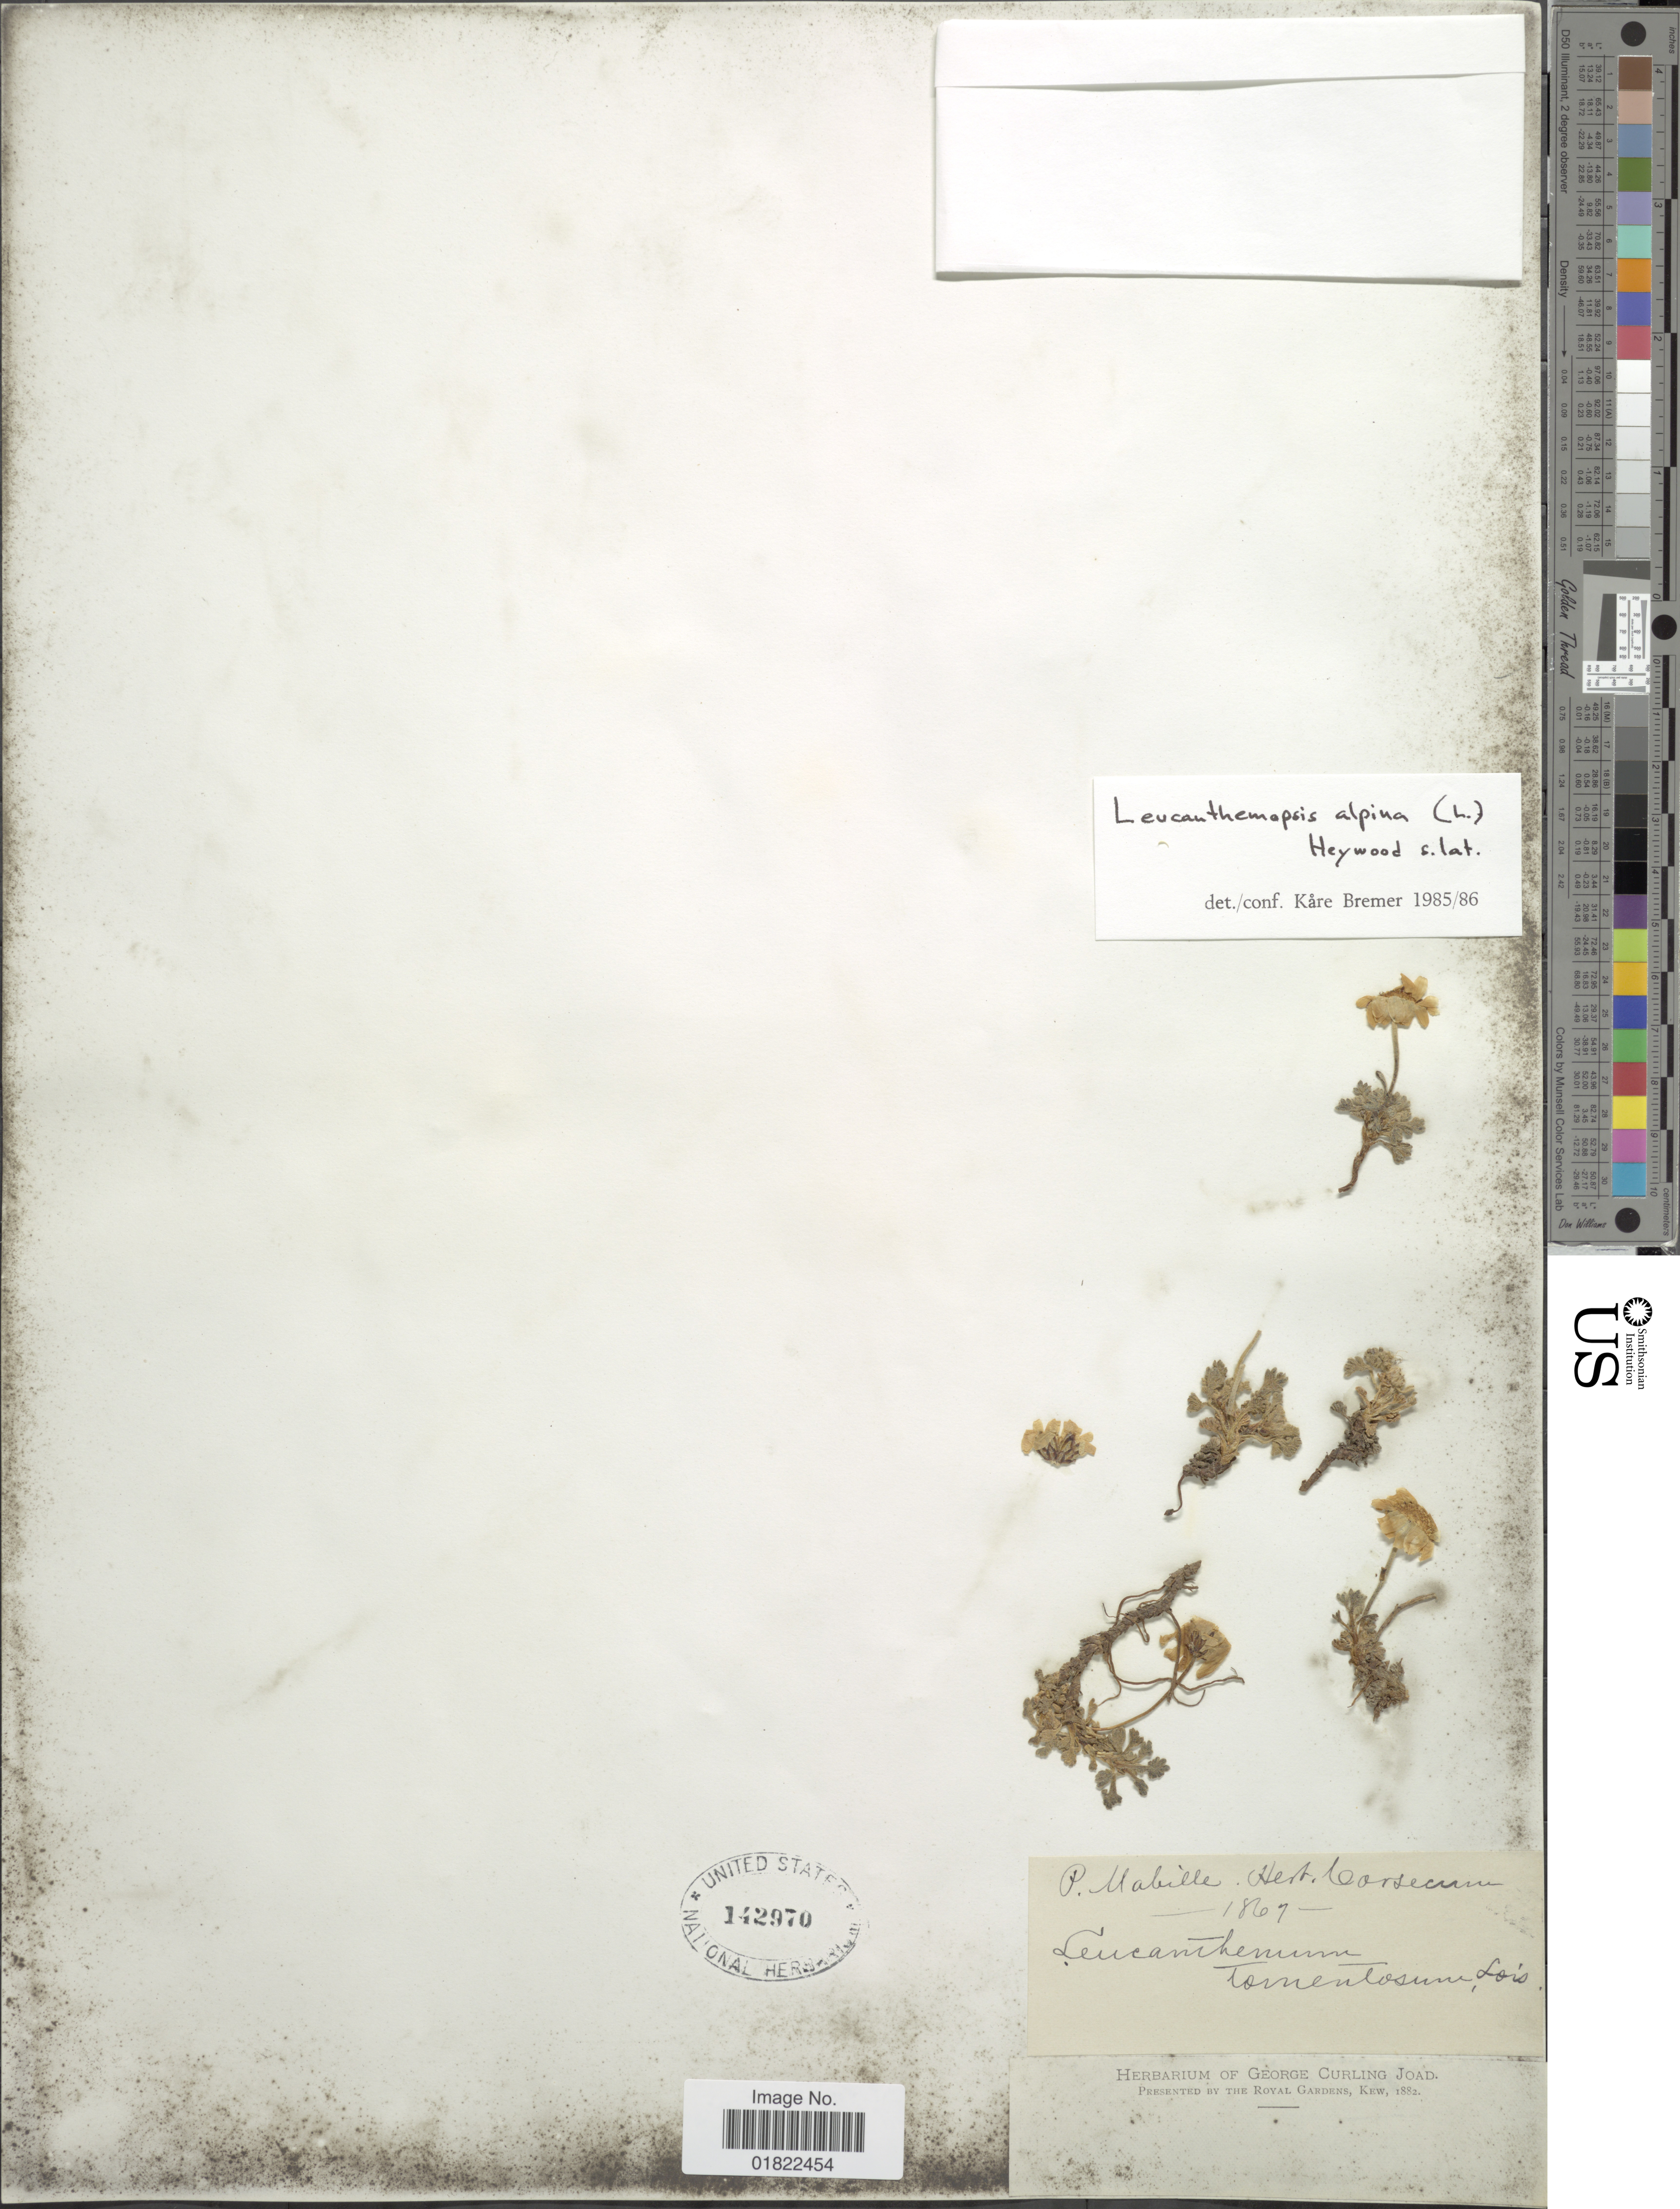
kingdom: Plantae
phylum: Tracheophyta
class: Magnoliopsida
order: Asterales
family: Asteraceae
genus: Leucanthemopsis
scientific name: Leucanthemopsis alpina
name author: (L.) Heywood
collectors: P. Mabille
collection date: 1869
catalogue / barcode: US 142970